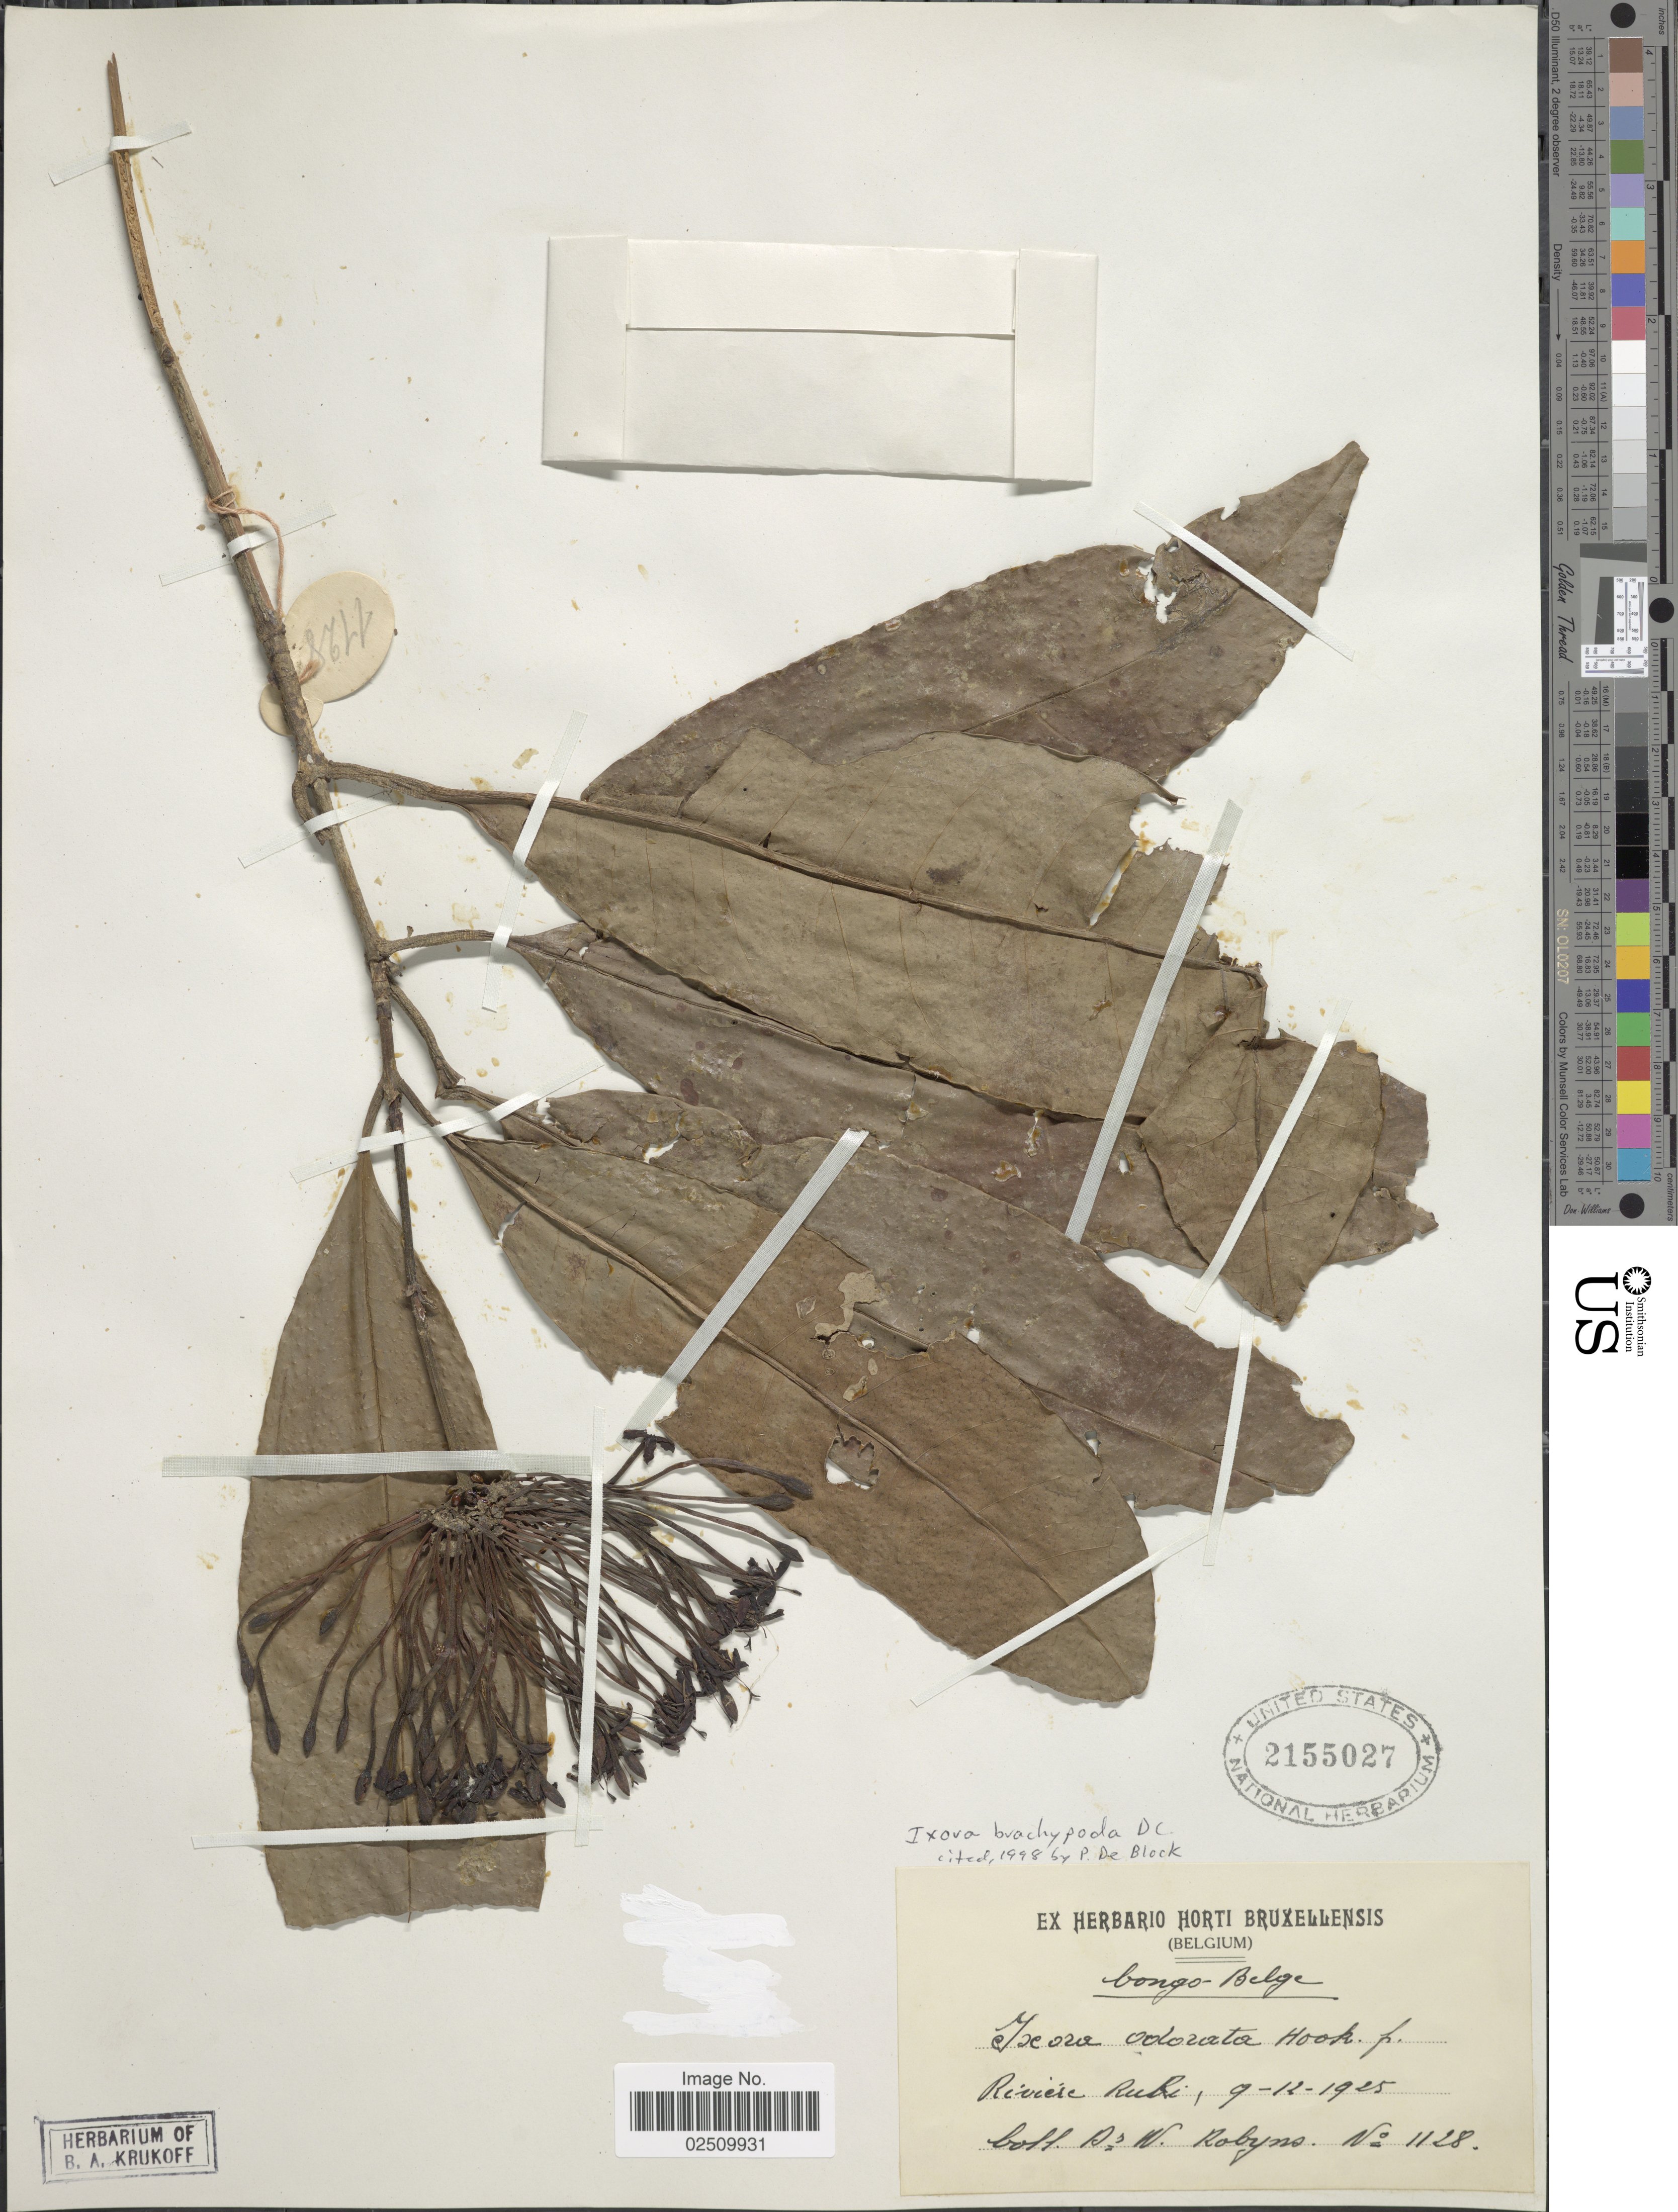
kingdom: Plantae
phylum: Tracheophyta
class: Magnoliopsida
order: Gentianales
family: Rubiaceae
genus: Ixora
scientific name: Ixora brachypoda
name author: DC.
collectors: W. Robyns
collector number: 1128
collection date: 1925-12-09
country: Congo, Democratic Republic of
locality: Congo-Belge. Riviere Rubi.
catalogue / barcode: US 2155027